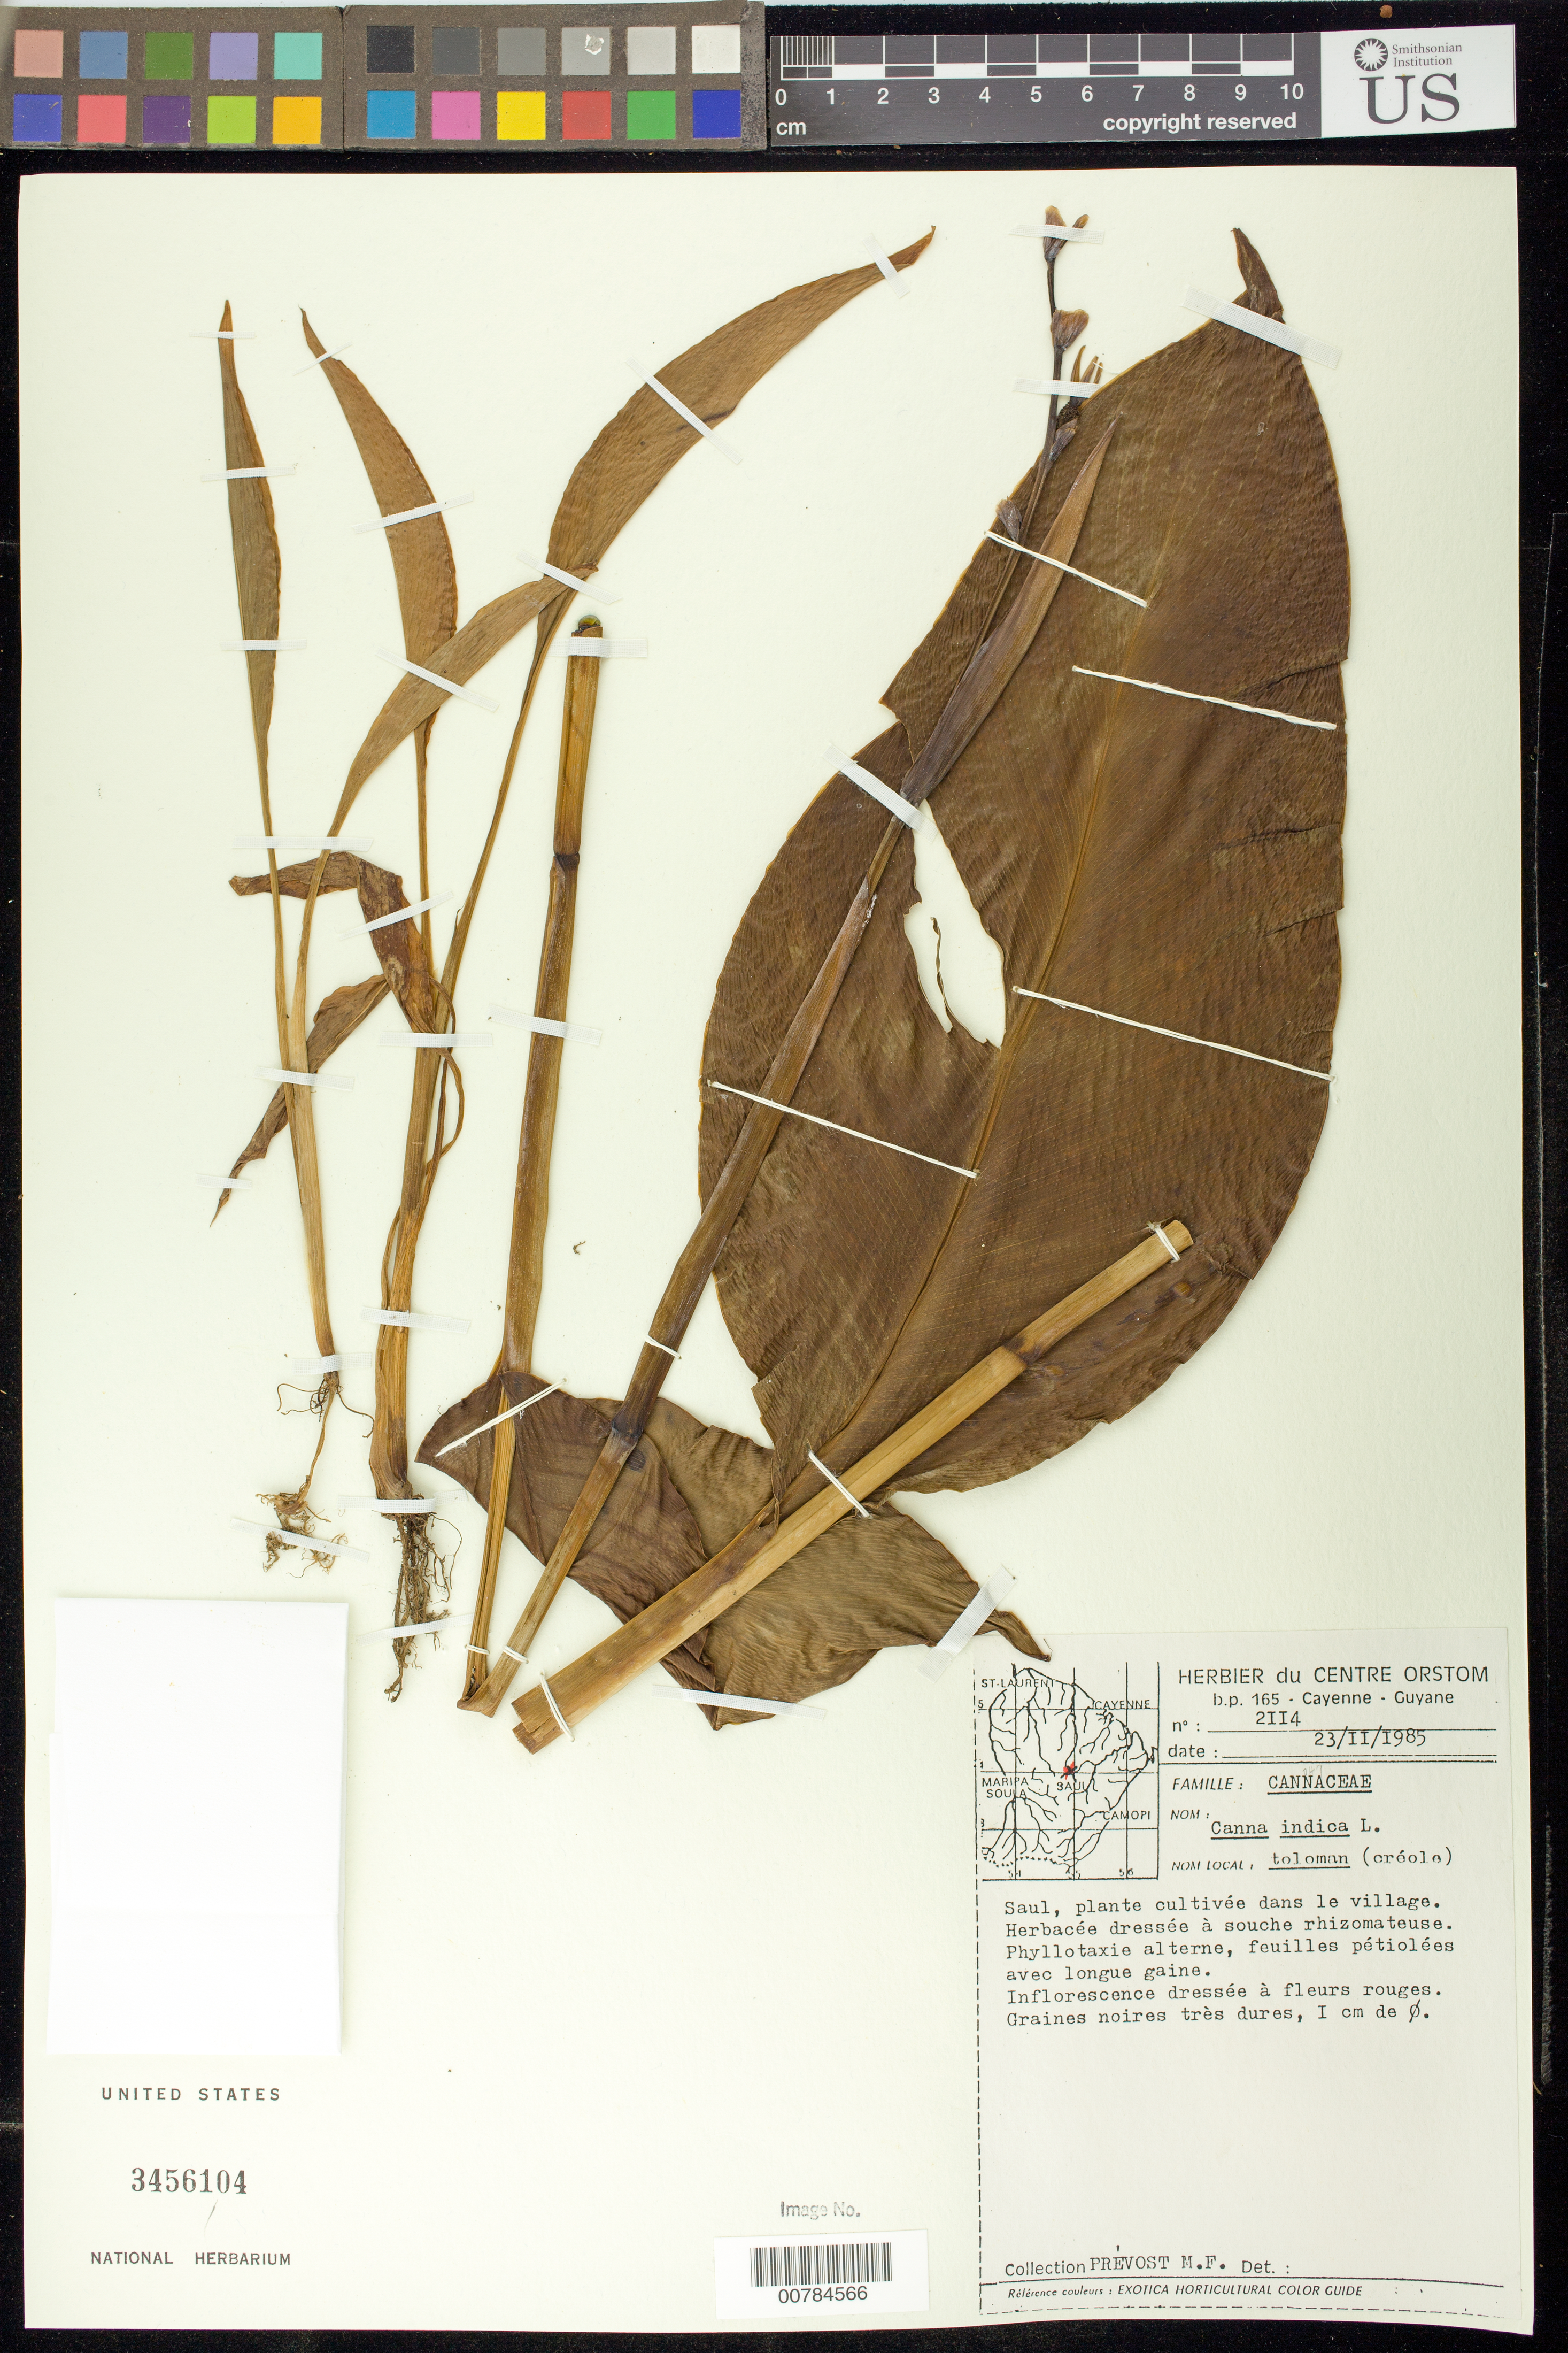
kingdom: Plantae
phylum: Tracheophyta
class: Liliopsida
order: Zingiberales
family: Cannaceae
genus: Canna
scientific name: Canna indica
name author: L.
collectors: M.-F. Prévost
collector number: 2114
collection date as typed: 23-Feb-85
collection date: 1985-02-23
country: French Guiana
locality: Saül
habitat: Village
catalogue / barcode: US 3456104